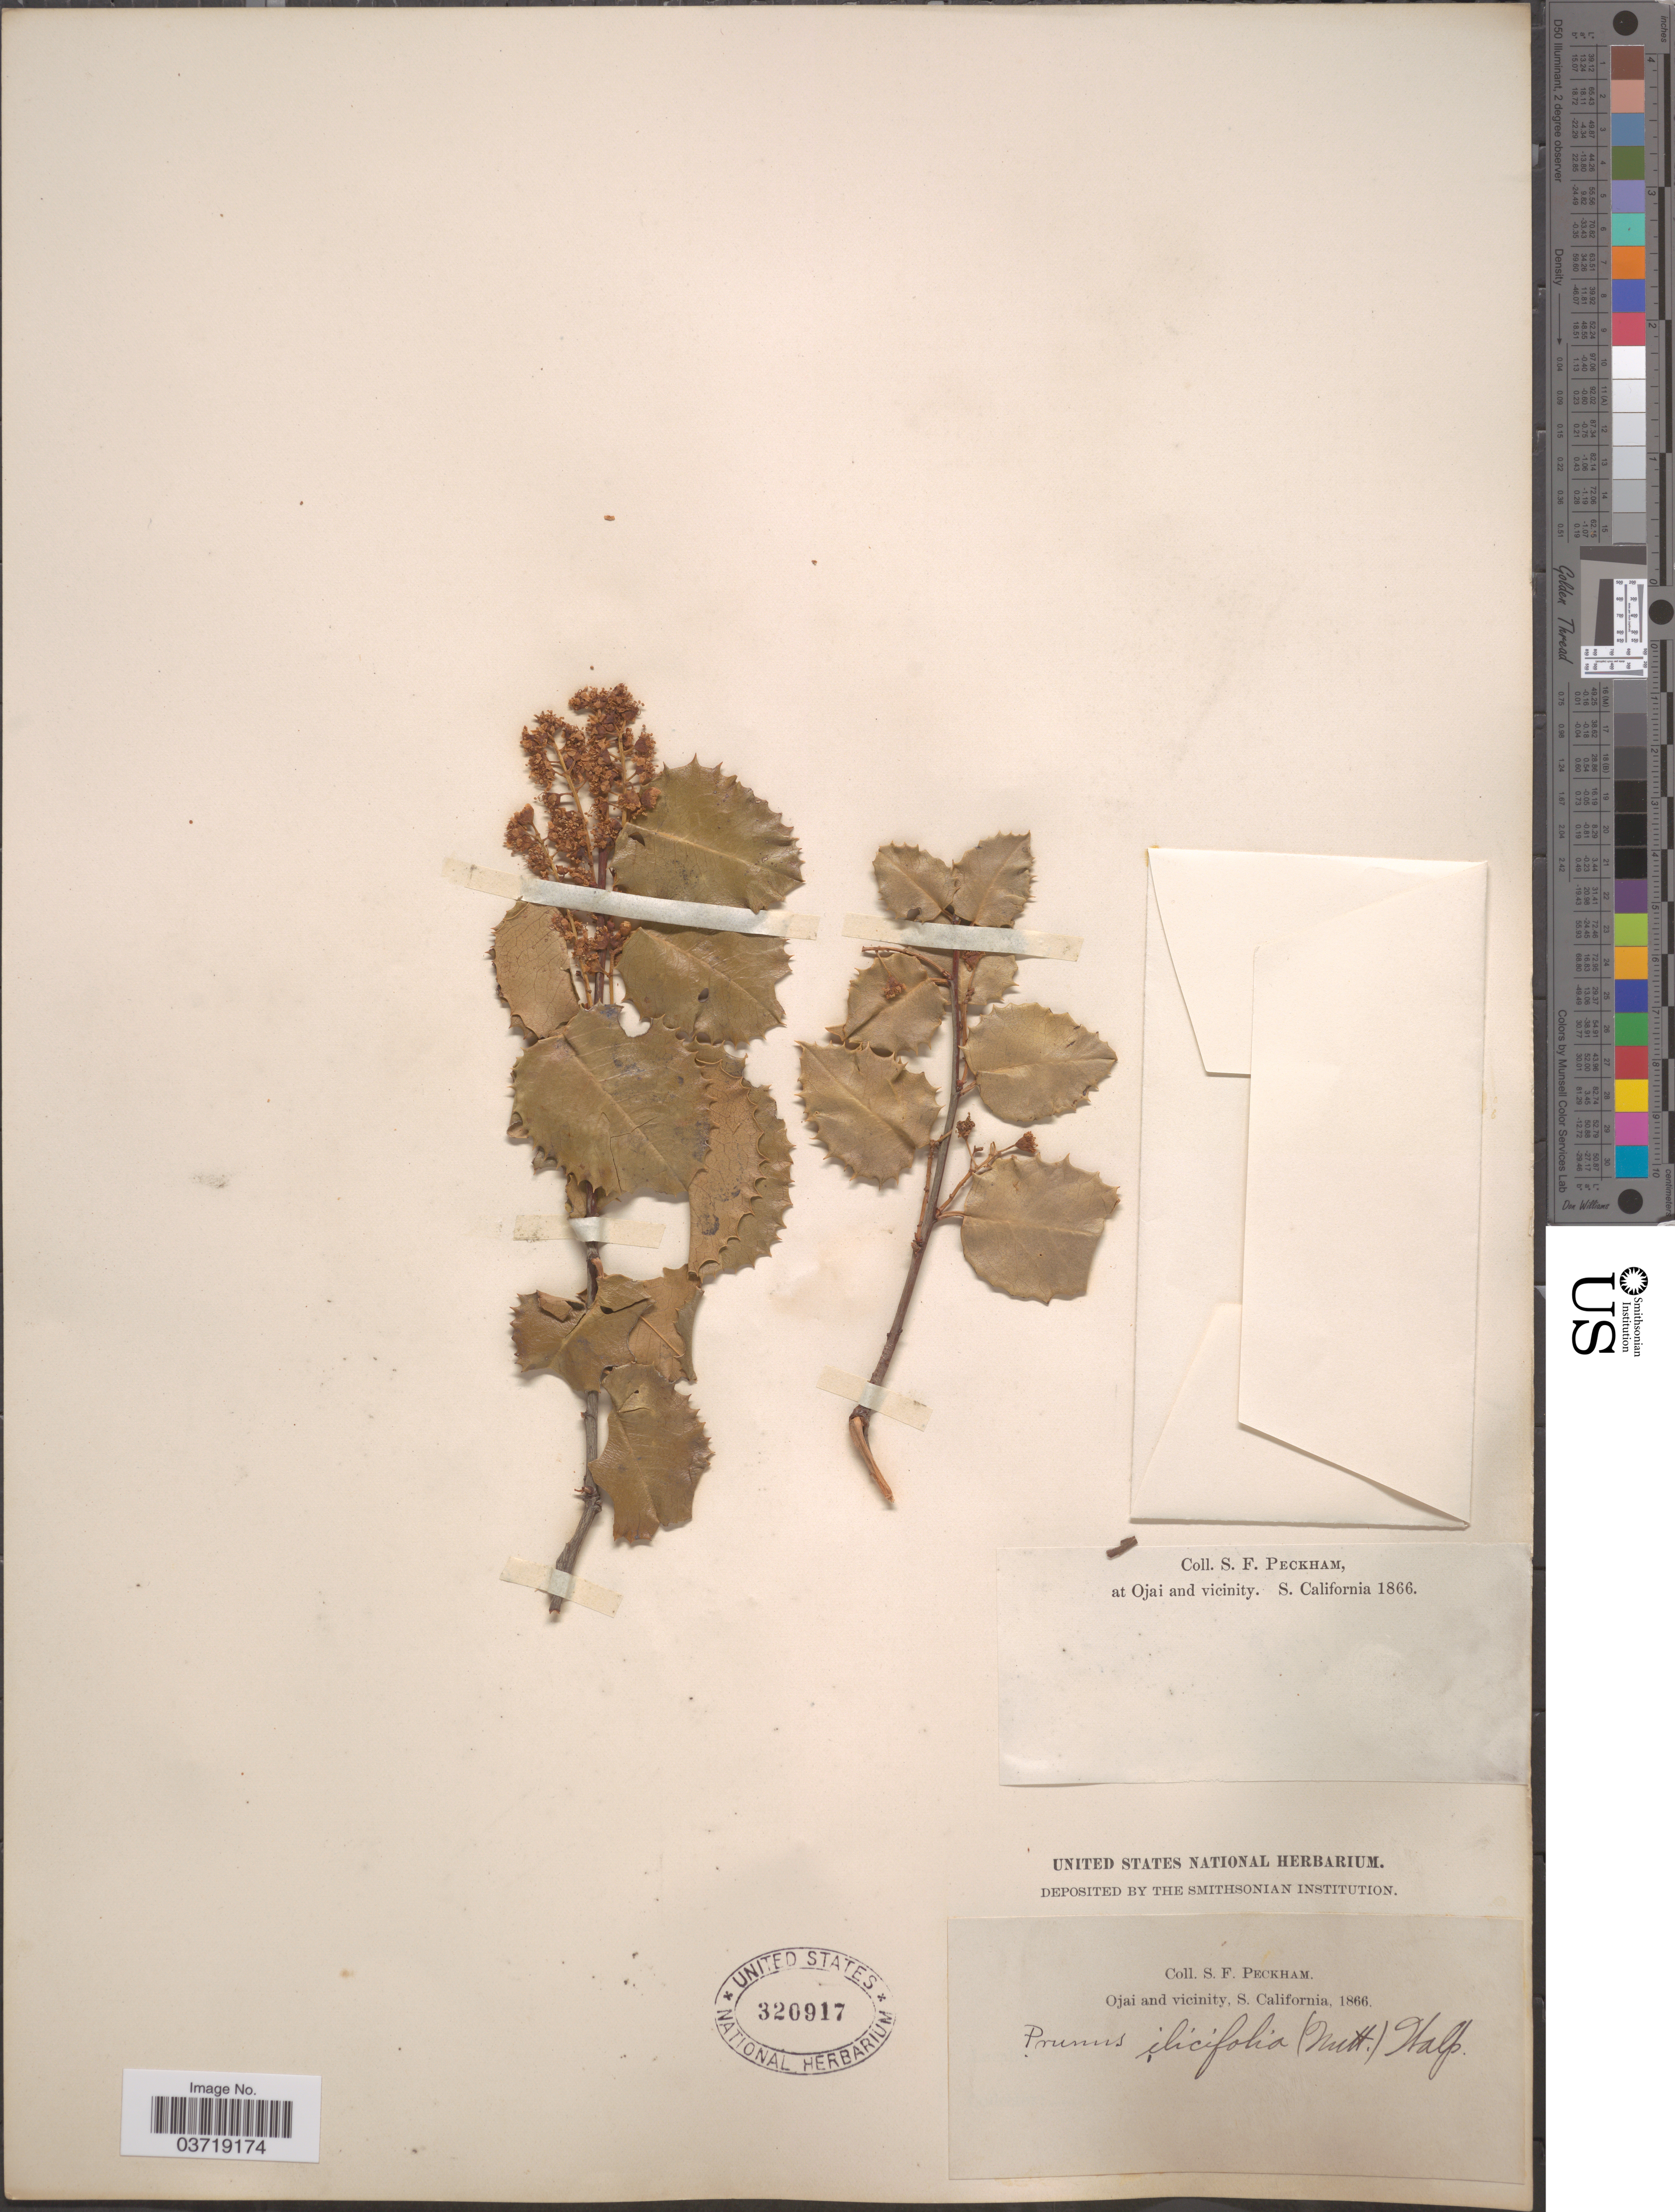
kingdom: Plantae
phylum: Tracheophyta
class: Magnoliopsida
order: Rosales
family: Rosaceae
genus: Prunus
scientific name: Prunus ilicifolia var. ilicifolia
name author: (Nutt. ex Hook. & Arn.) D. Dietr.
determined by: Strong, Mark T., (BOT), Smithsonian Institution - National Museum of Natural History (UNITED STATES)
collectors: S. Peckham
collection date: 1866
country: United States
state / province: California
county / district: Ventura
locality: Ojai and vicinity. S. California.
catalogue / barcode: US 320917